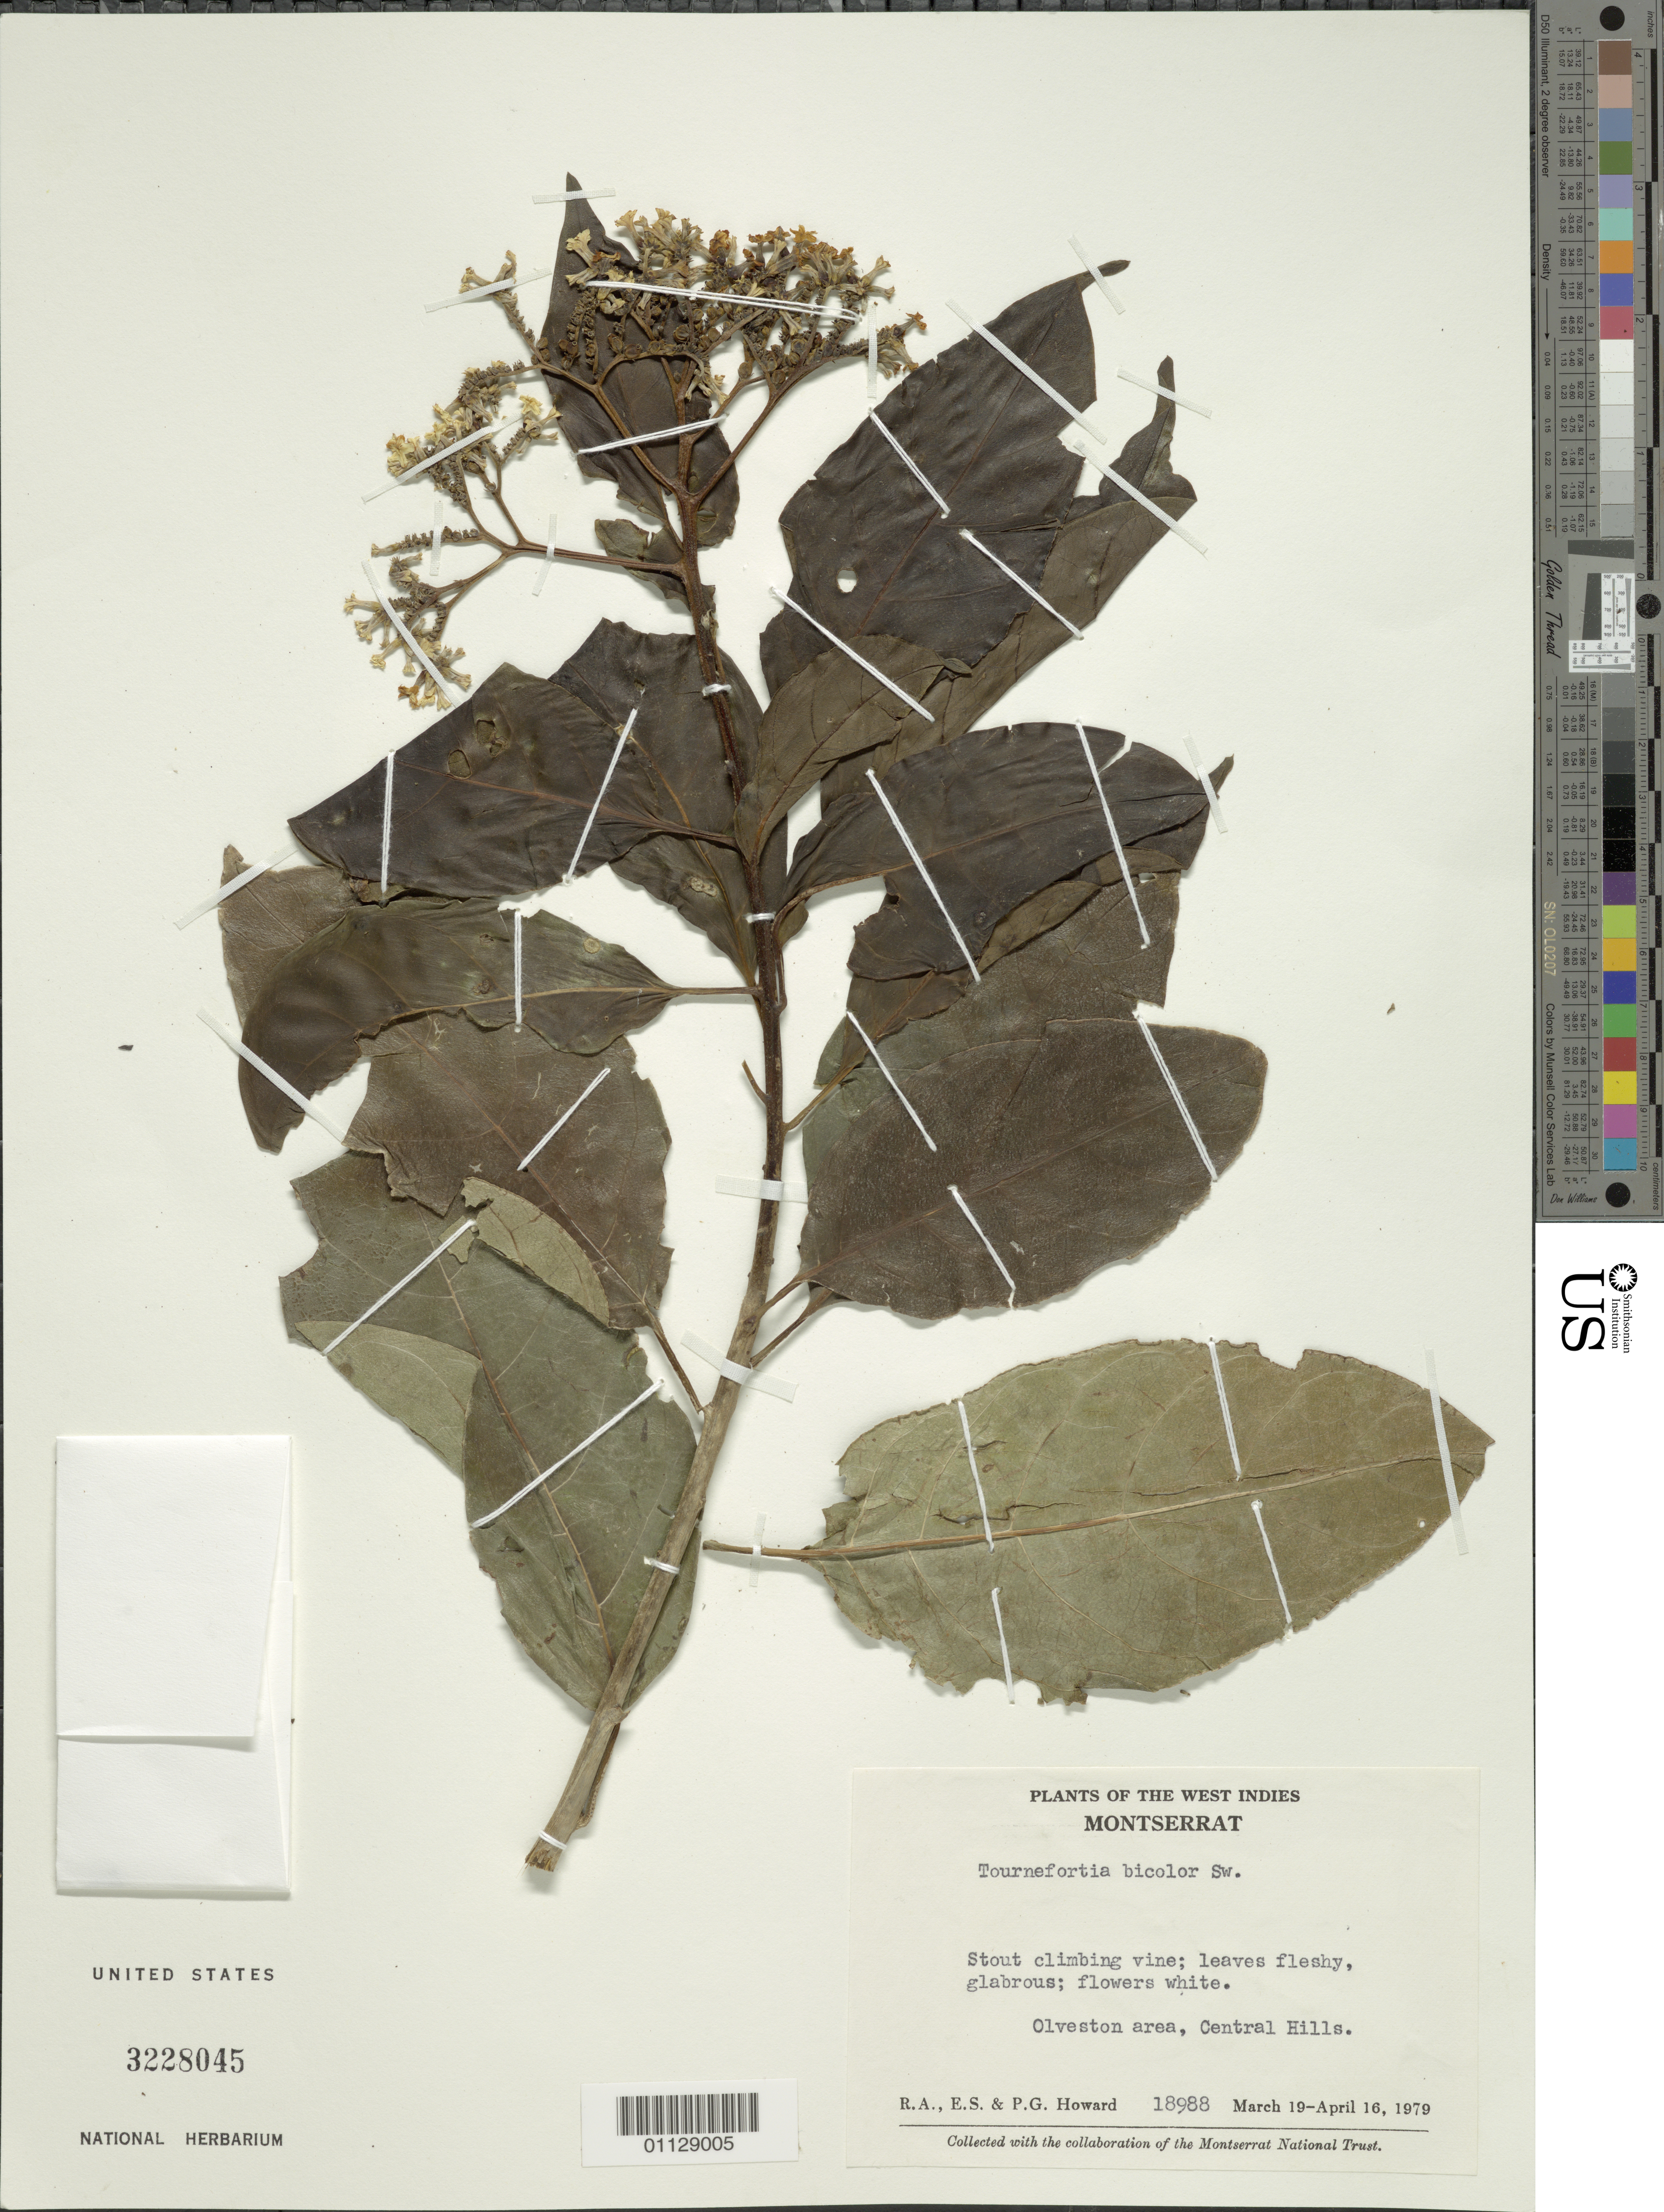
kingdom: Plantae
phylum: Tracheophyta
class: Magnoliopsida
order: Boraginales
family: Heliotropiaceae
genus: Tournefortia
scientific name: Tournefortia bicolor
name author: Sw.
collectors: E. S. Howard & R. A. Howard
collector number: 18988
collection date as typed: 16 Apr 1979 to 19 Apr 1979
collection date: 1979-04-16/1979-04-19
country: Montserrat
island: Montserrat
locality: Olveston area, Central Hills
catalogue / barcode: US 3228045